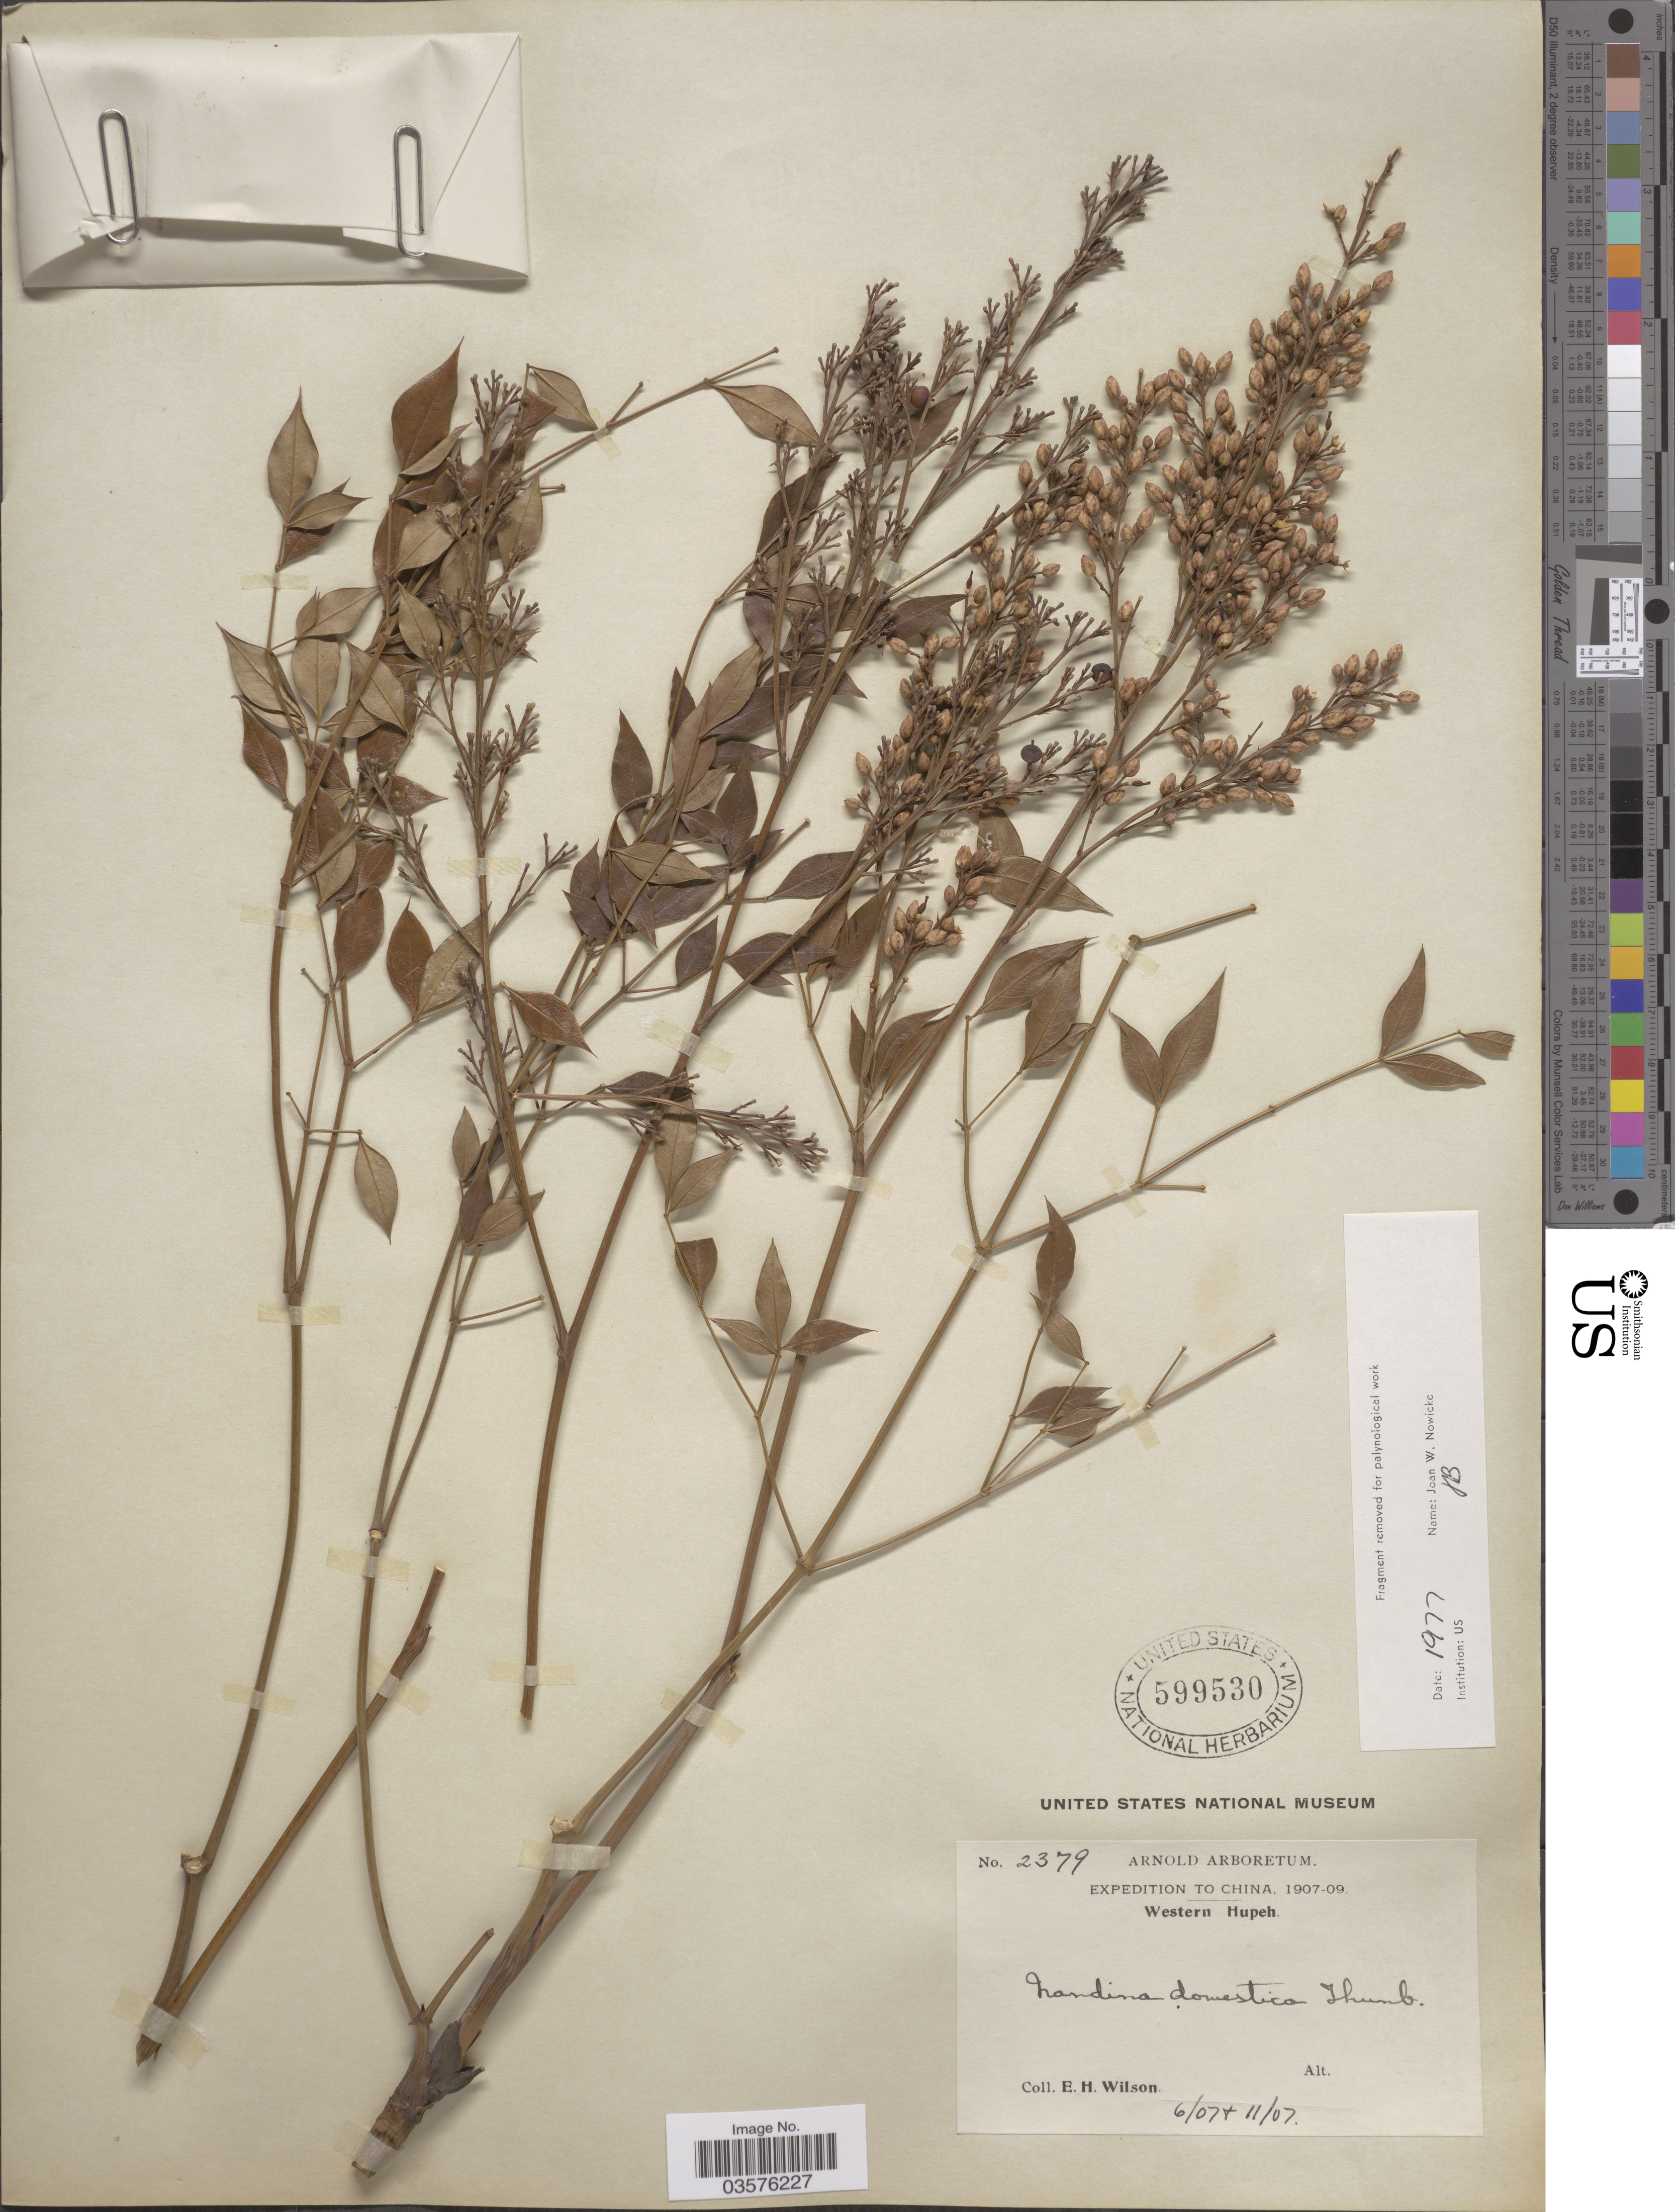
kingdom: Plantae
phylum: Tracheophyta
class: Magnoliopsida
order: Ranunculales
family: Berberidaceae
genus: Nandina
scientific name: Nandina domestica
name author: Thunb.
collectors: E. Wilson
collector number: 2379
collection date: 1907-06/1907-11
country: China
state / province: Hubei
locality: Western Hupeh.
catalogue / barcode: US 599530